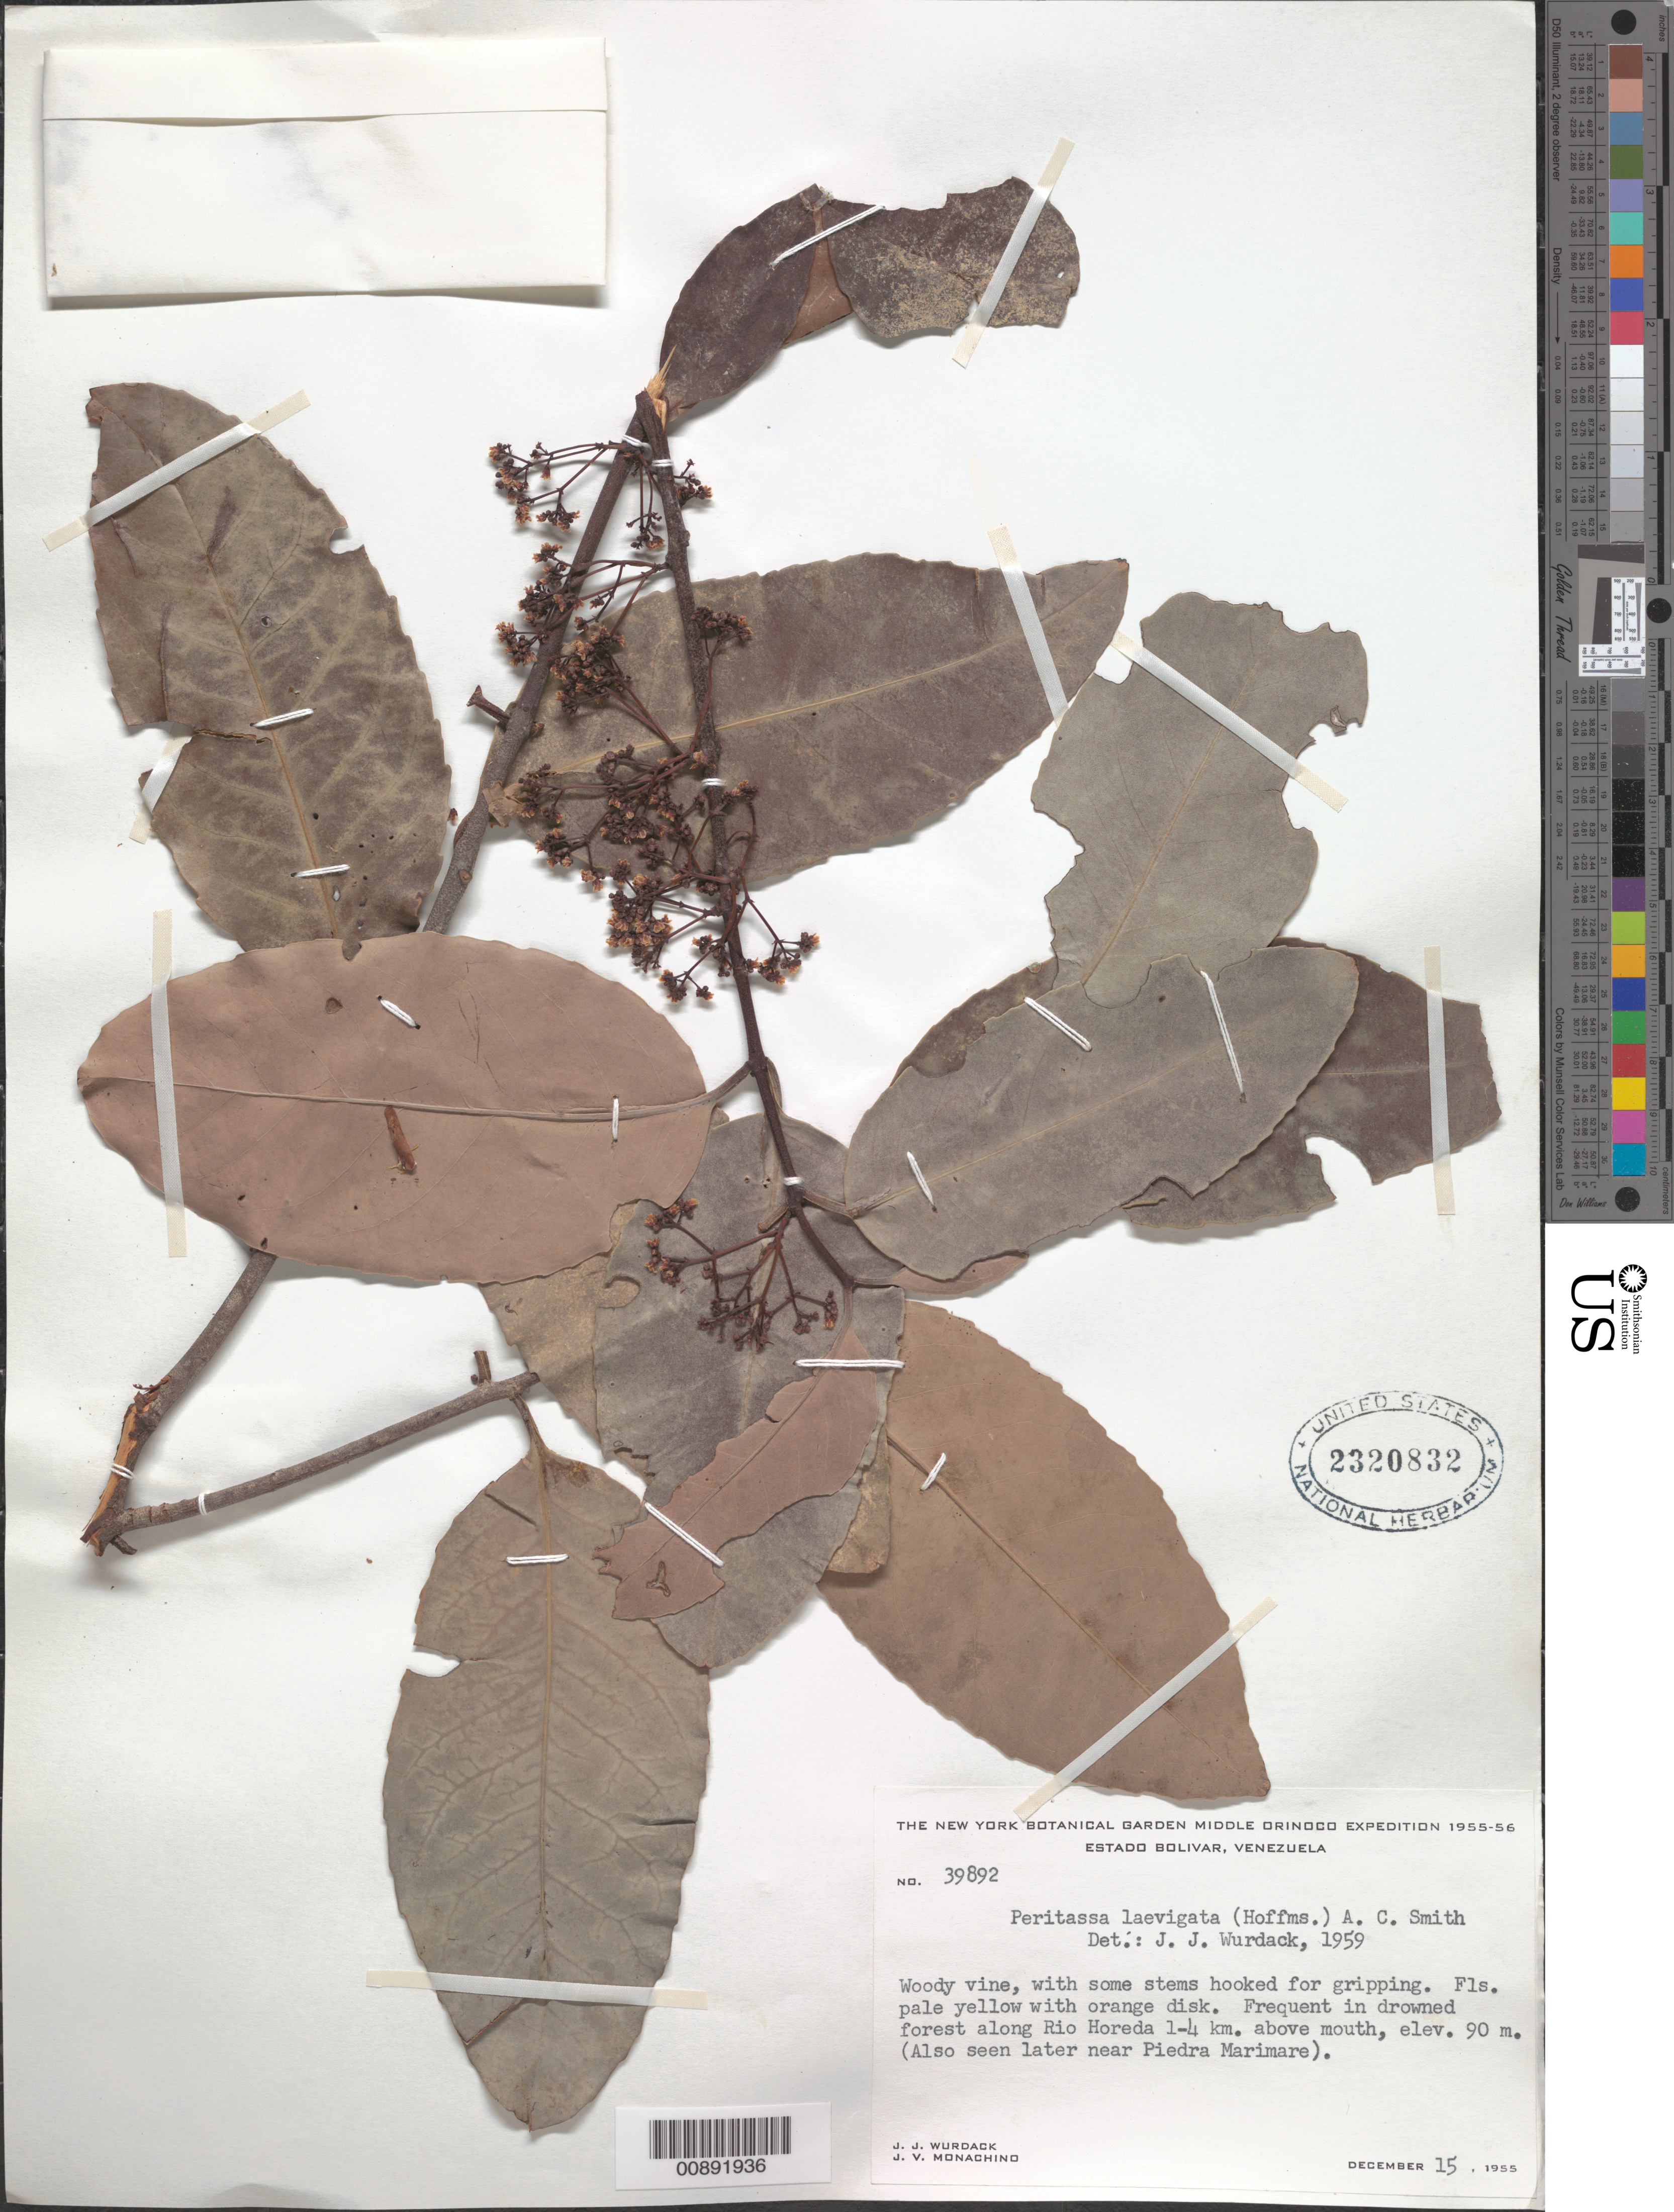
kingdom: Plantae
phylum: Tracheophyta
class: Magnoliopsida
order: Celastrales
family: Celastraceae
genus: Peritassa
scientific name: Peritassa laevigata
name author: (Hoffmanns. ex Link) A.C. Sm.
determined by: Wurdack, John J., (US), US (UNITED STATES)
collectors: J. J. Wurdack & J. V. Monachino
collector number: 39892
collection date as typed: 15-Dec-55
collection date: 1955-12-15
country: Venezuela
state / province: Bolívar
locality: Río Horeda 1-4 km above mouth; also seen later near Piedra Marimare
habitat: Drowned forests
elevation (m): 90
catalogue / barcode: US 2320832